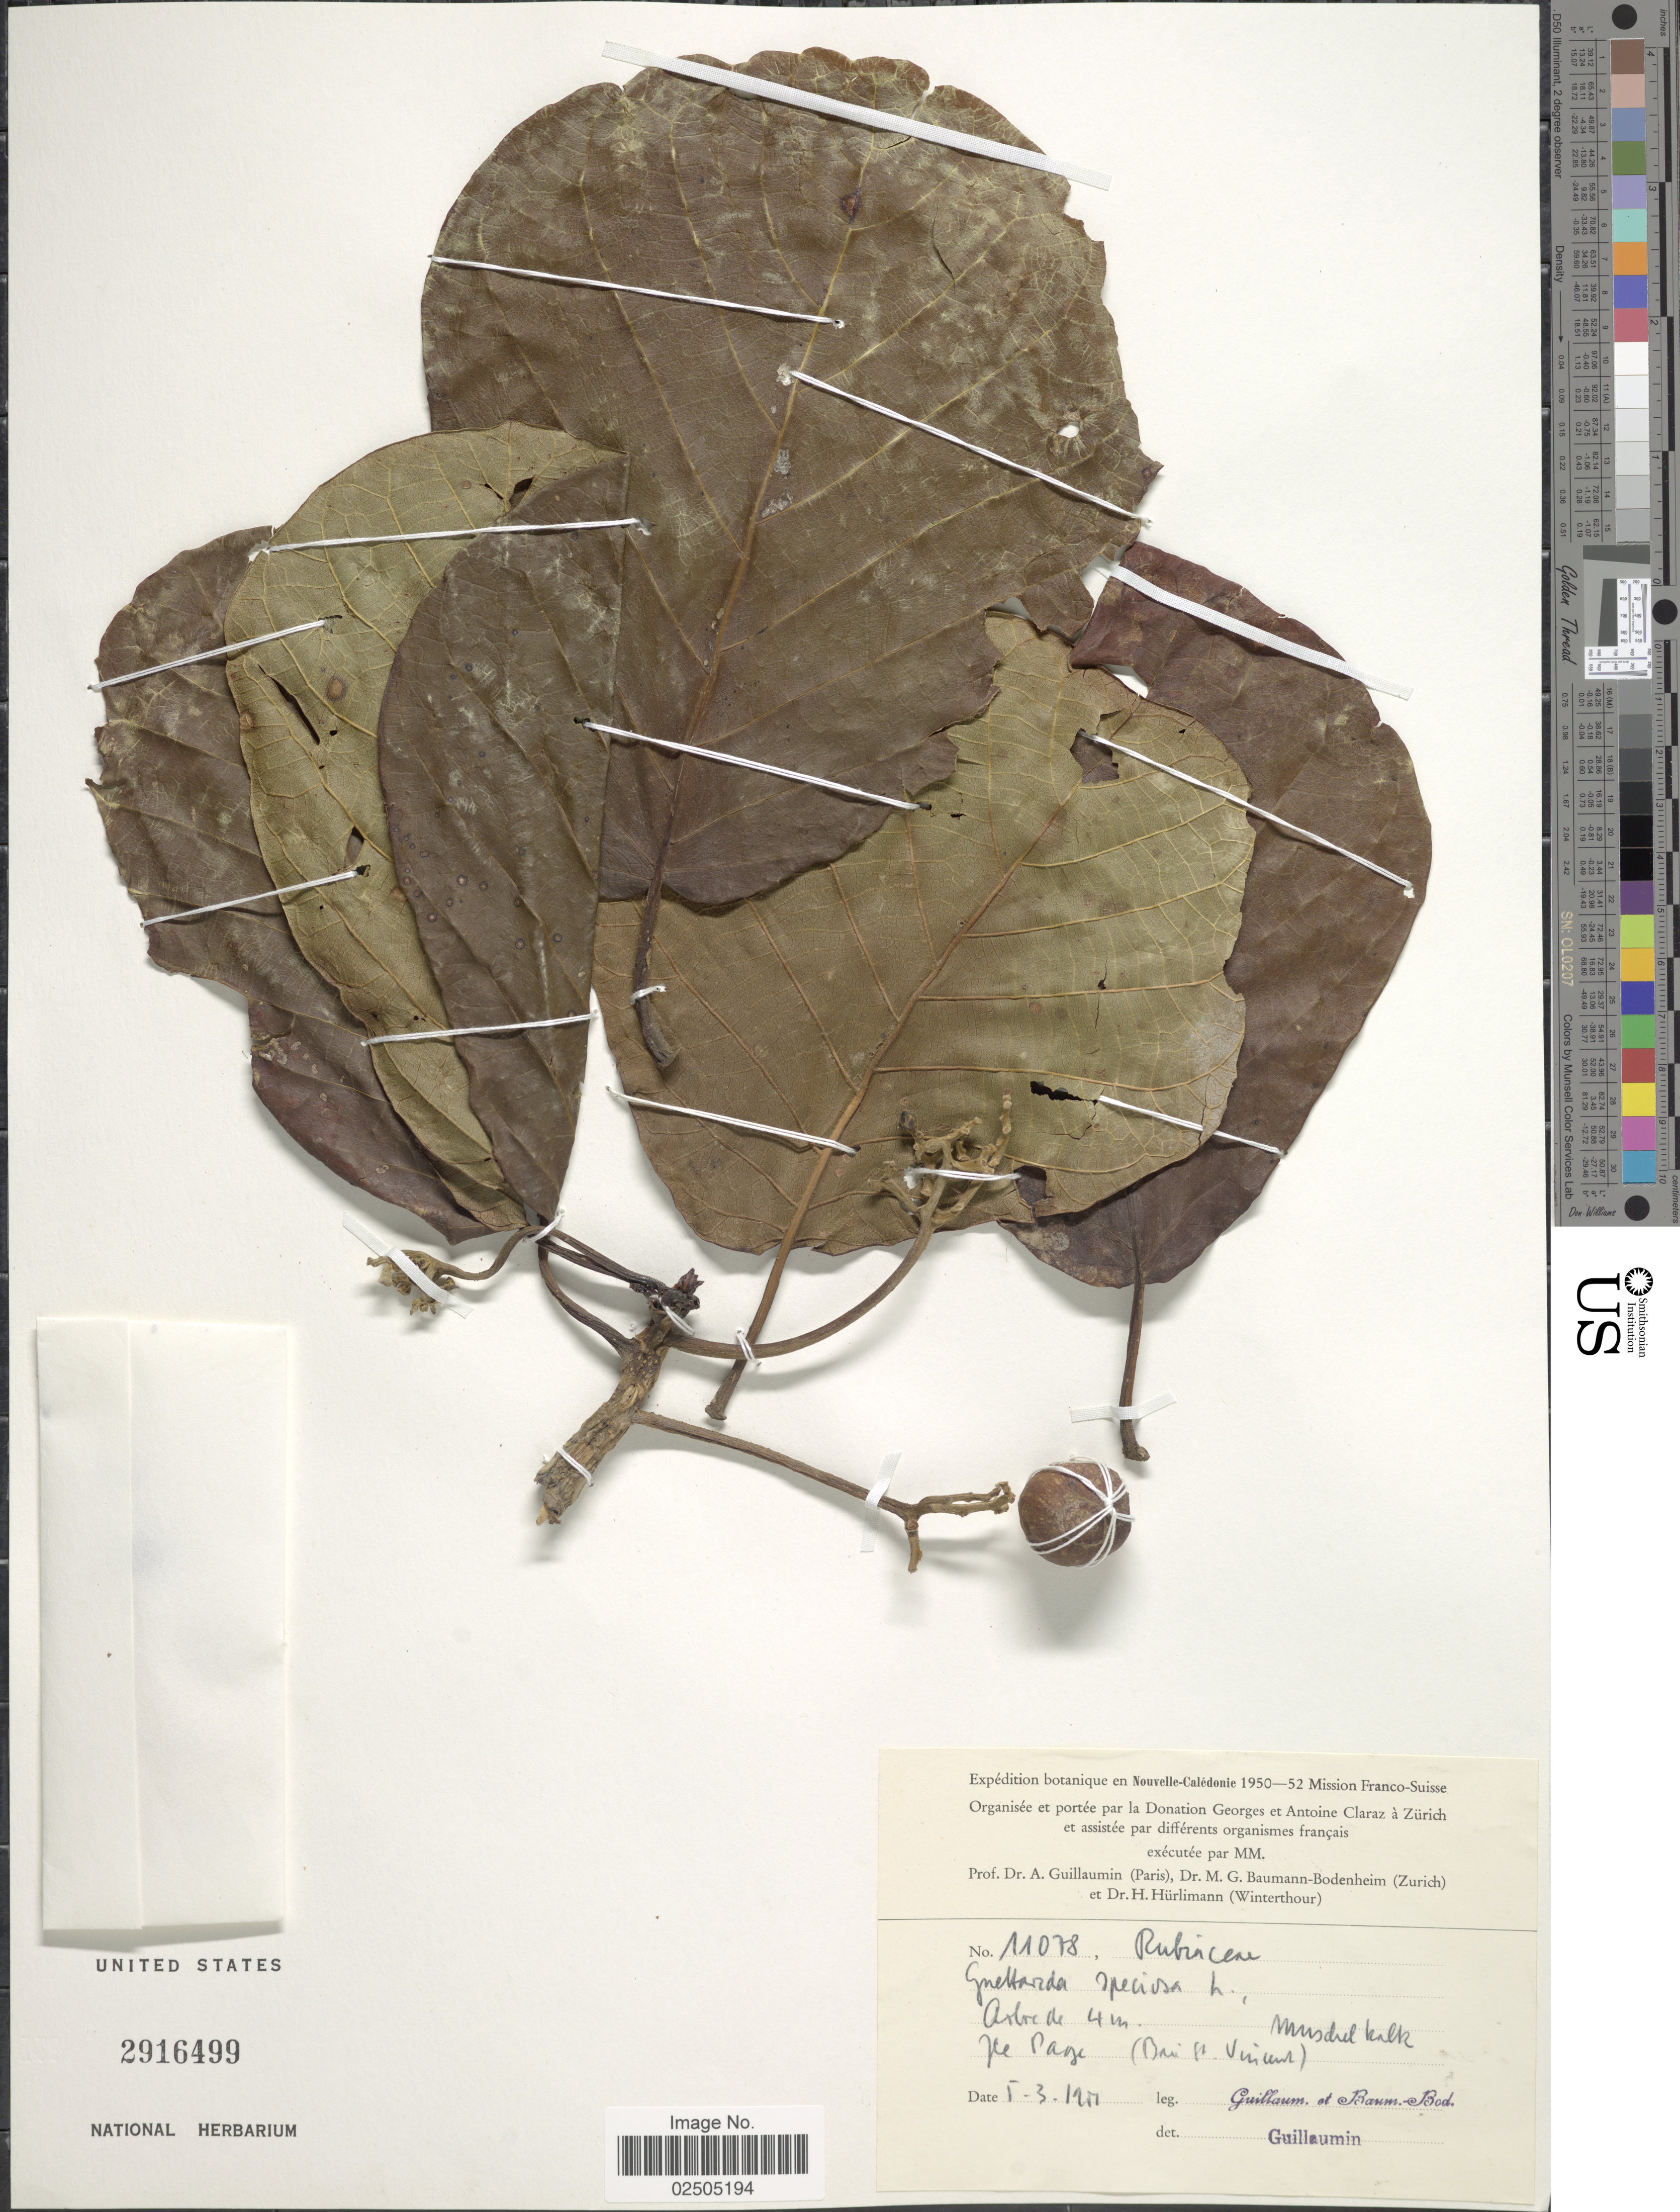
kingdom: Plantae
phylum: Tracheophyta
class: Magnoliopsida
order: Gentianales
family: Rubiaceae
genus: Guettarda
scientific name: Guettarda speciosa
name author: L.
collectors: A. Guillaumin & M. G. Baumann-Bodenheim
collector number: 11078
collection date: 1951-03-05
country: New Caledonia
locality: Nouvelle-Caledonie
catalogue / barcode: US 2916499